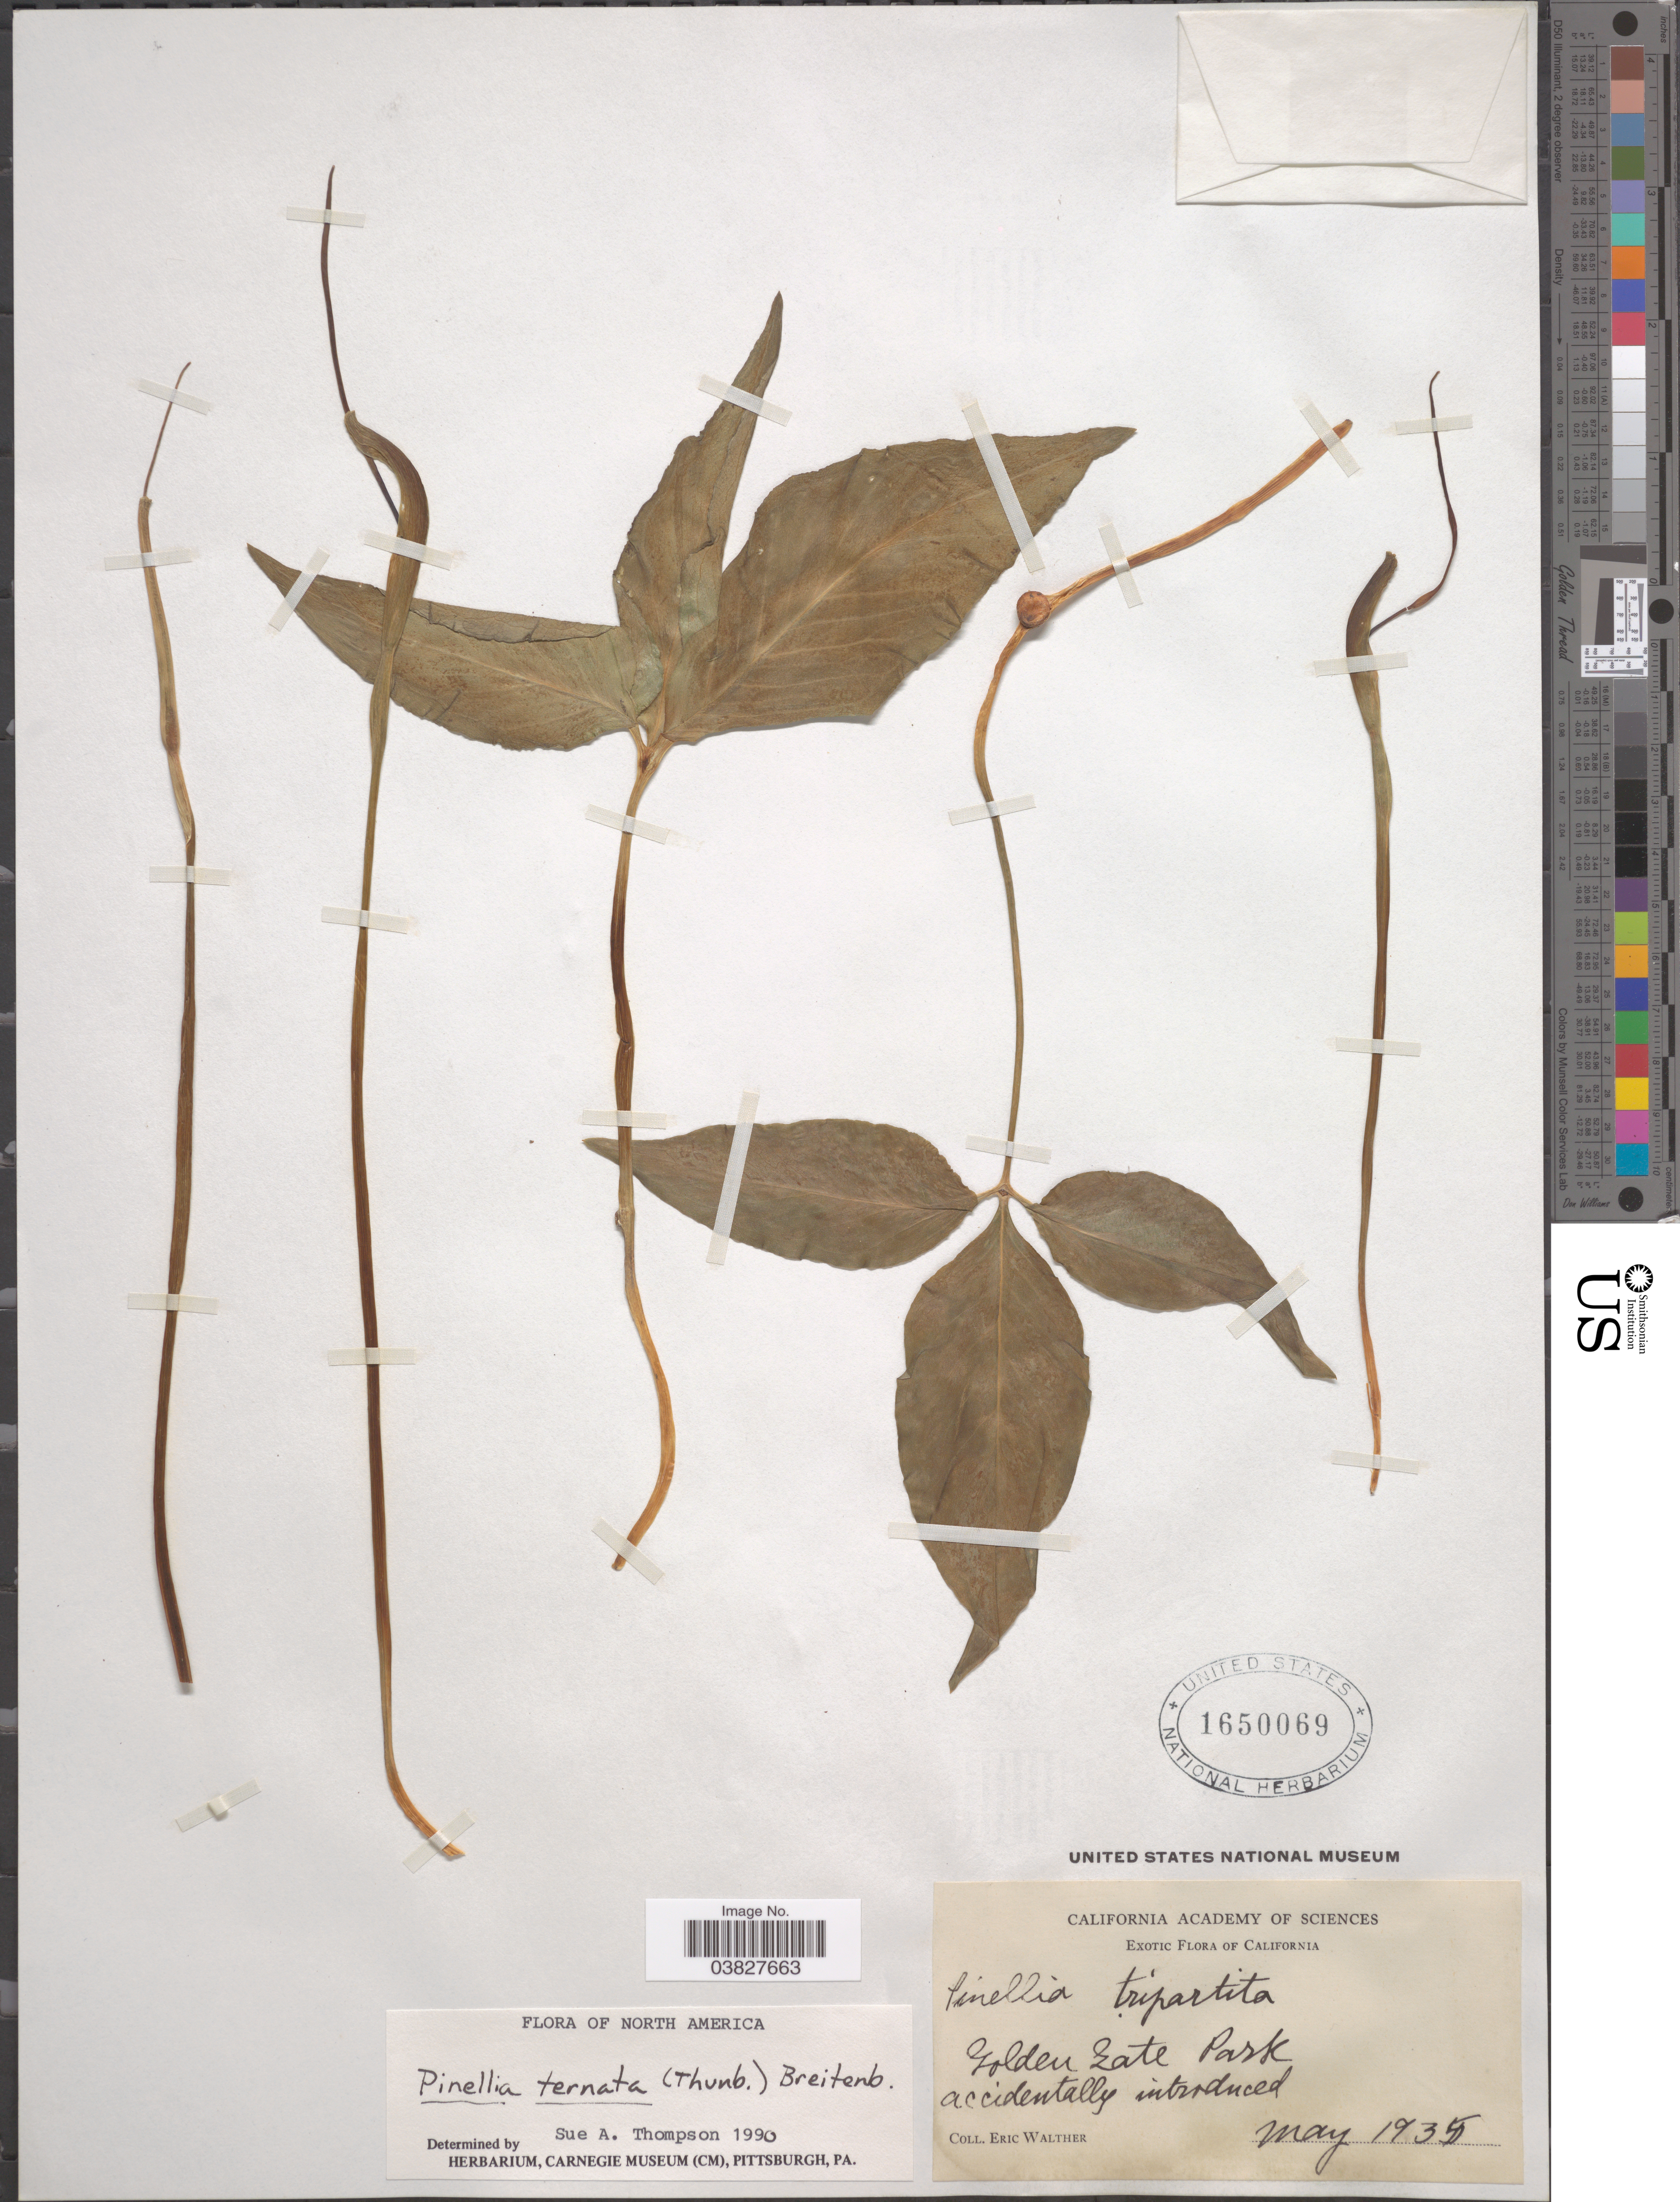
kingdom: Plantae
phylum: Tracheophyta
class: Liliopsida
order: Alismatales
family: Araceae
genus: Pinellia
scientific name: Pinellia ternata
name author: Druce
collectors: E. Walther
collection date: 1935-05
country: United States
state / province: California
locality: Golden State Park.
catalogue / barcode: US 1650069